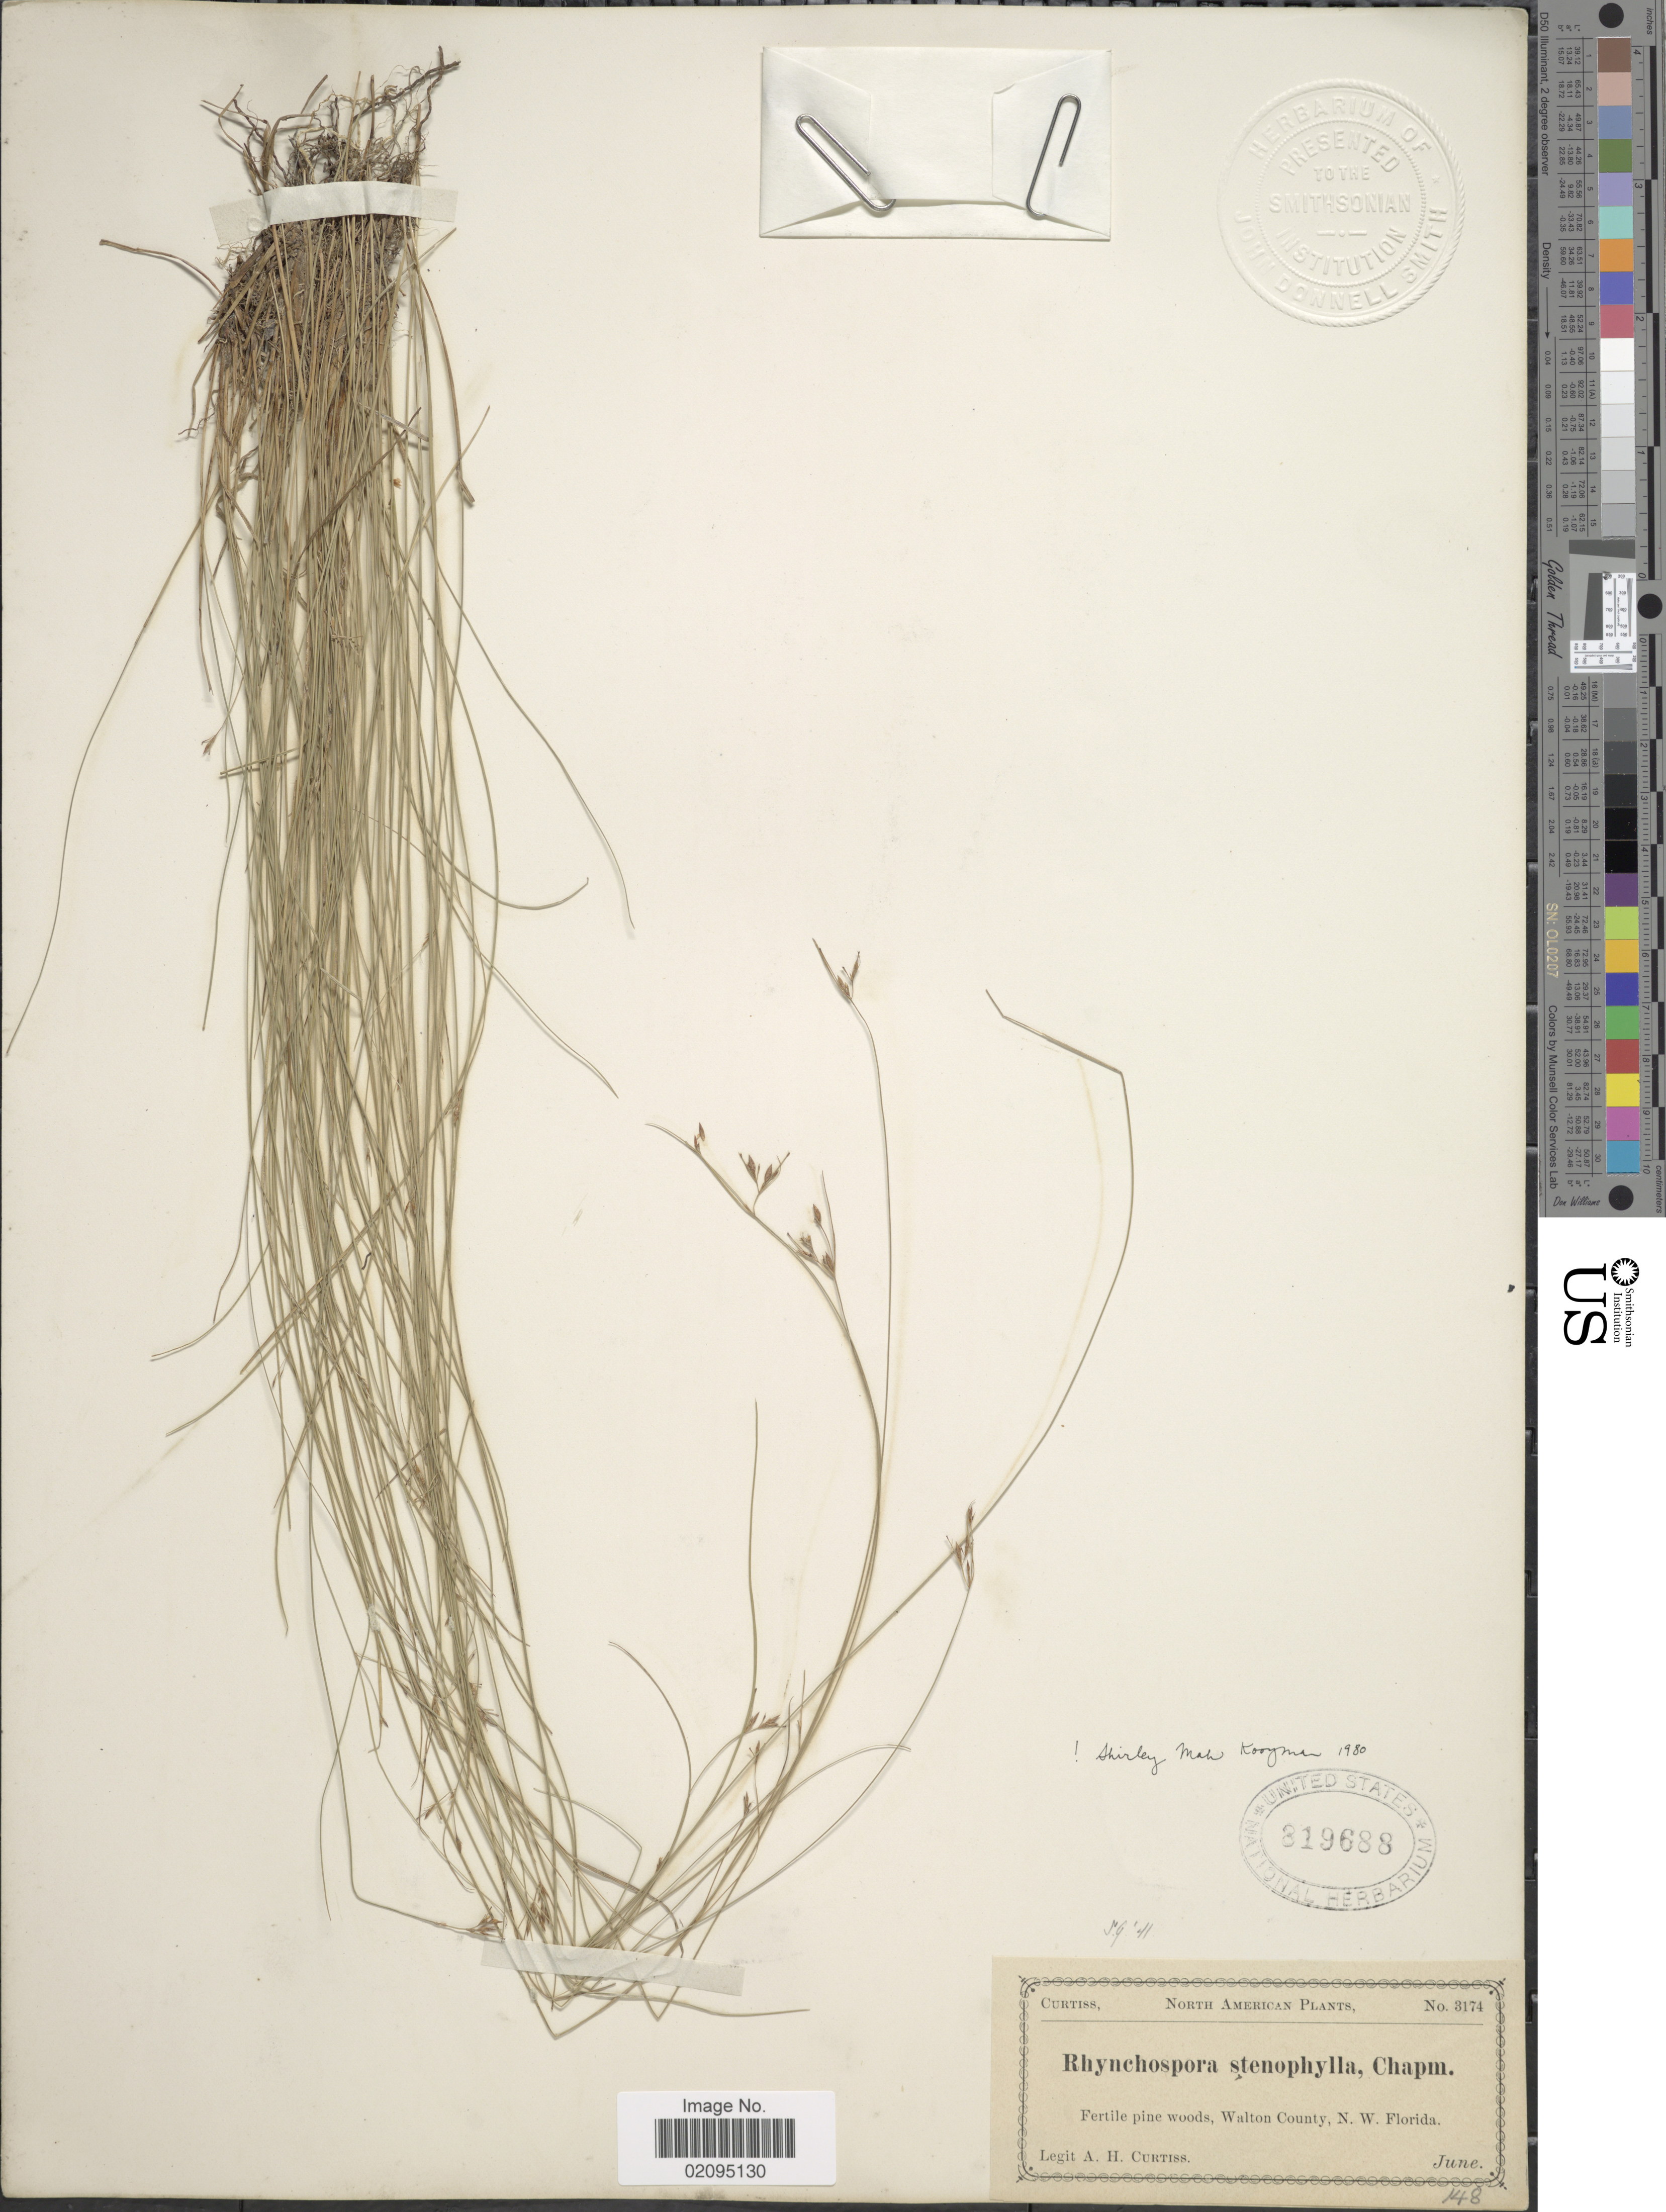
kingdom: Plantae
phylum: Tracheophyta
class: Liliopsida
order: Poales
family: Cyperaceae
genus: Rhynchospora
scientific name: Rhynchospora stenophylla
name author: Chapm.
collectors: A. H. Curtiss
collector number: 3174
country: United States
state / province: Florida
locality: Walton County, N. W. Florida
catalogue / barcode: US 819688